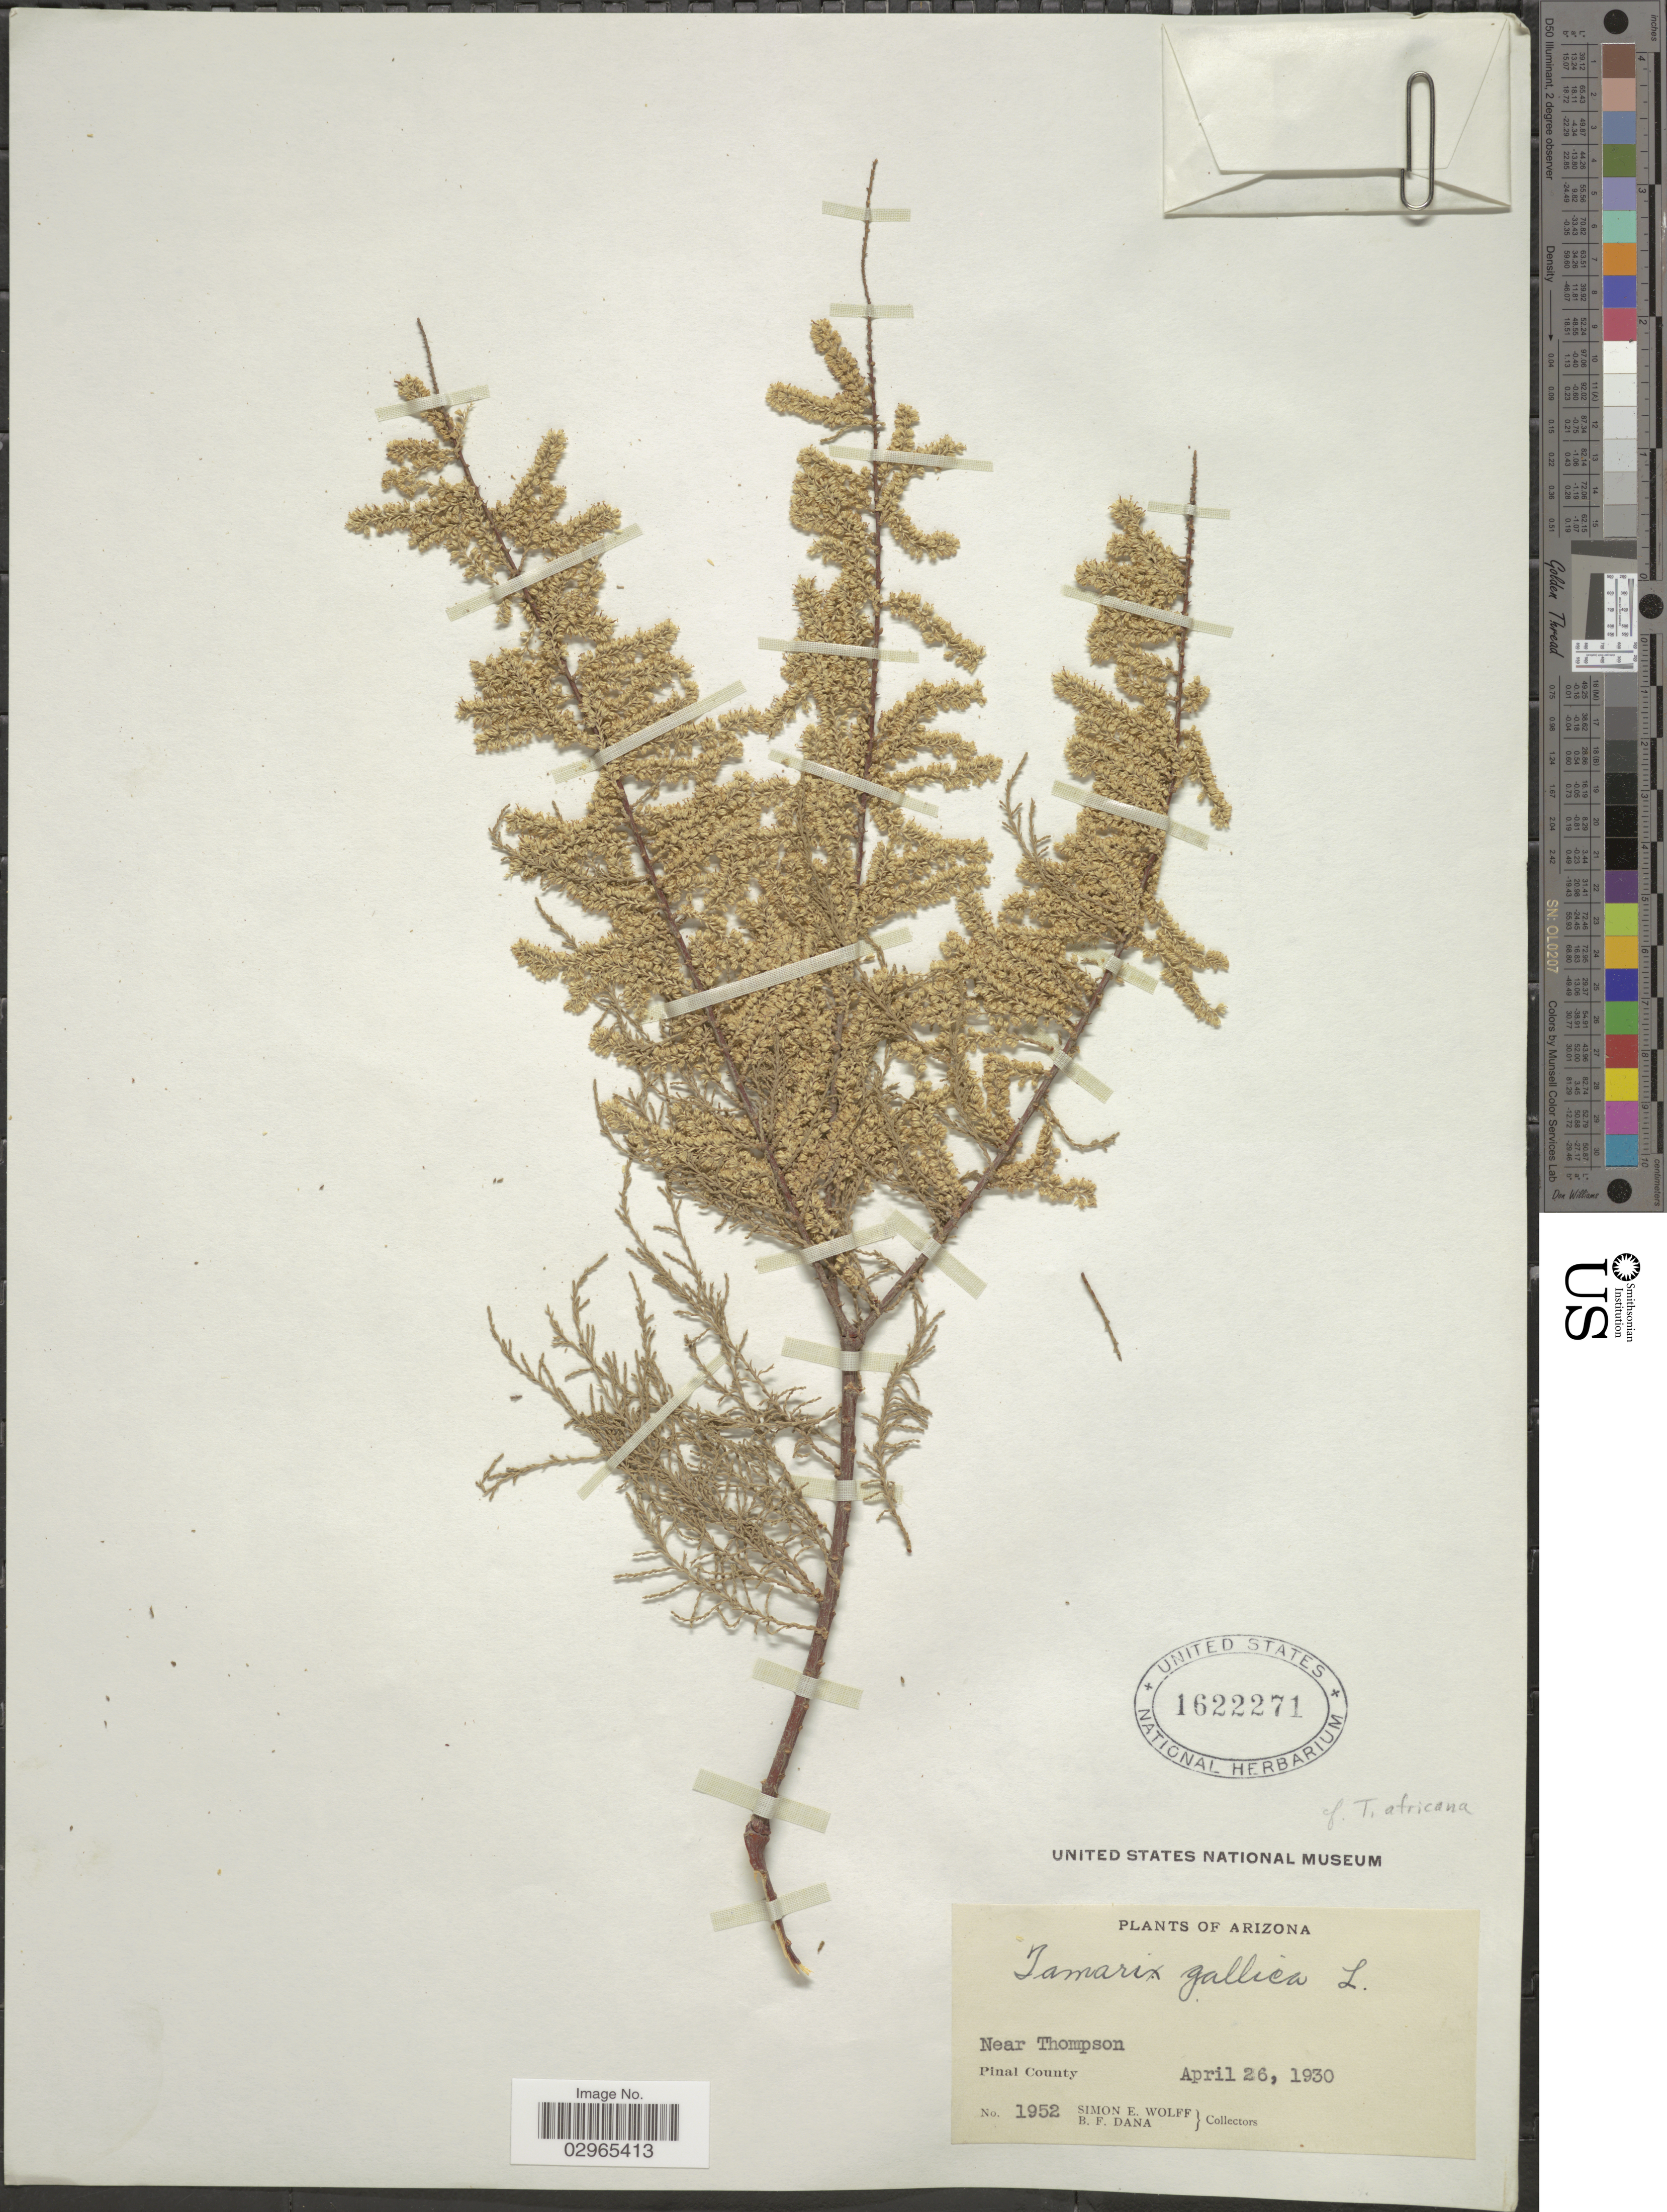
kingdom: Plantae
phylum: Tracheophyta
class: Magnoliopsida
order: Caryophyllales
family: Tamaricaceae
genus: Tamarix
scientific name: Tamarix gallica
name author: L.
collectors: S. E. Wolff & B. Dana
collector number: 1952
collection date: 1930-04-26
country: United States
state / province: Arizona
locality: Near Thompson. Pinal County.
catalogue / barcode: US 1622271